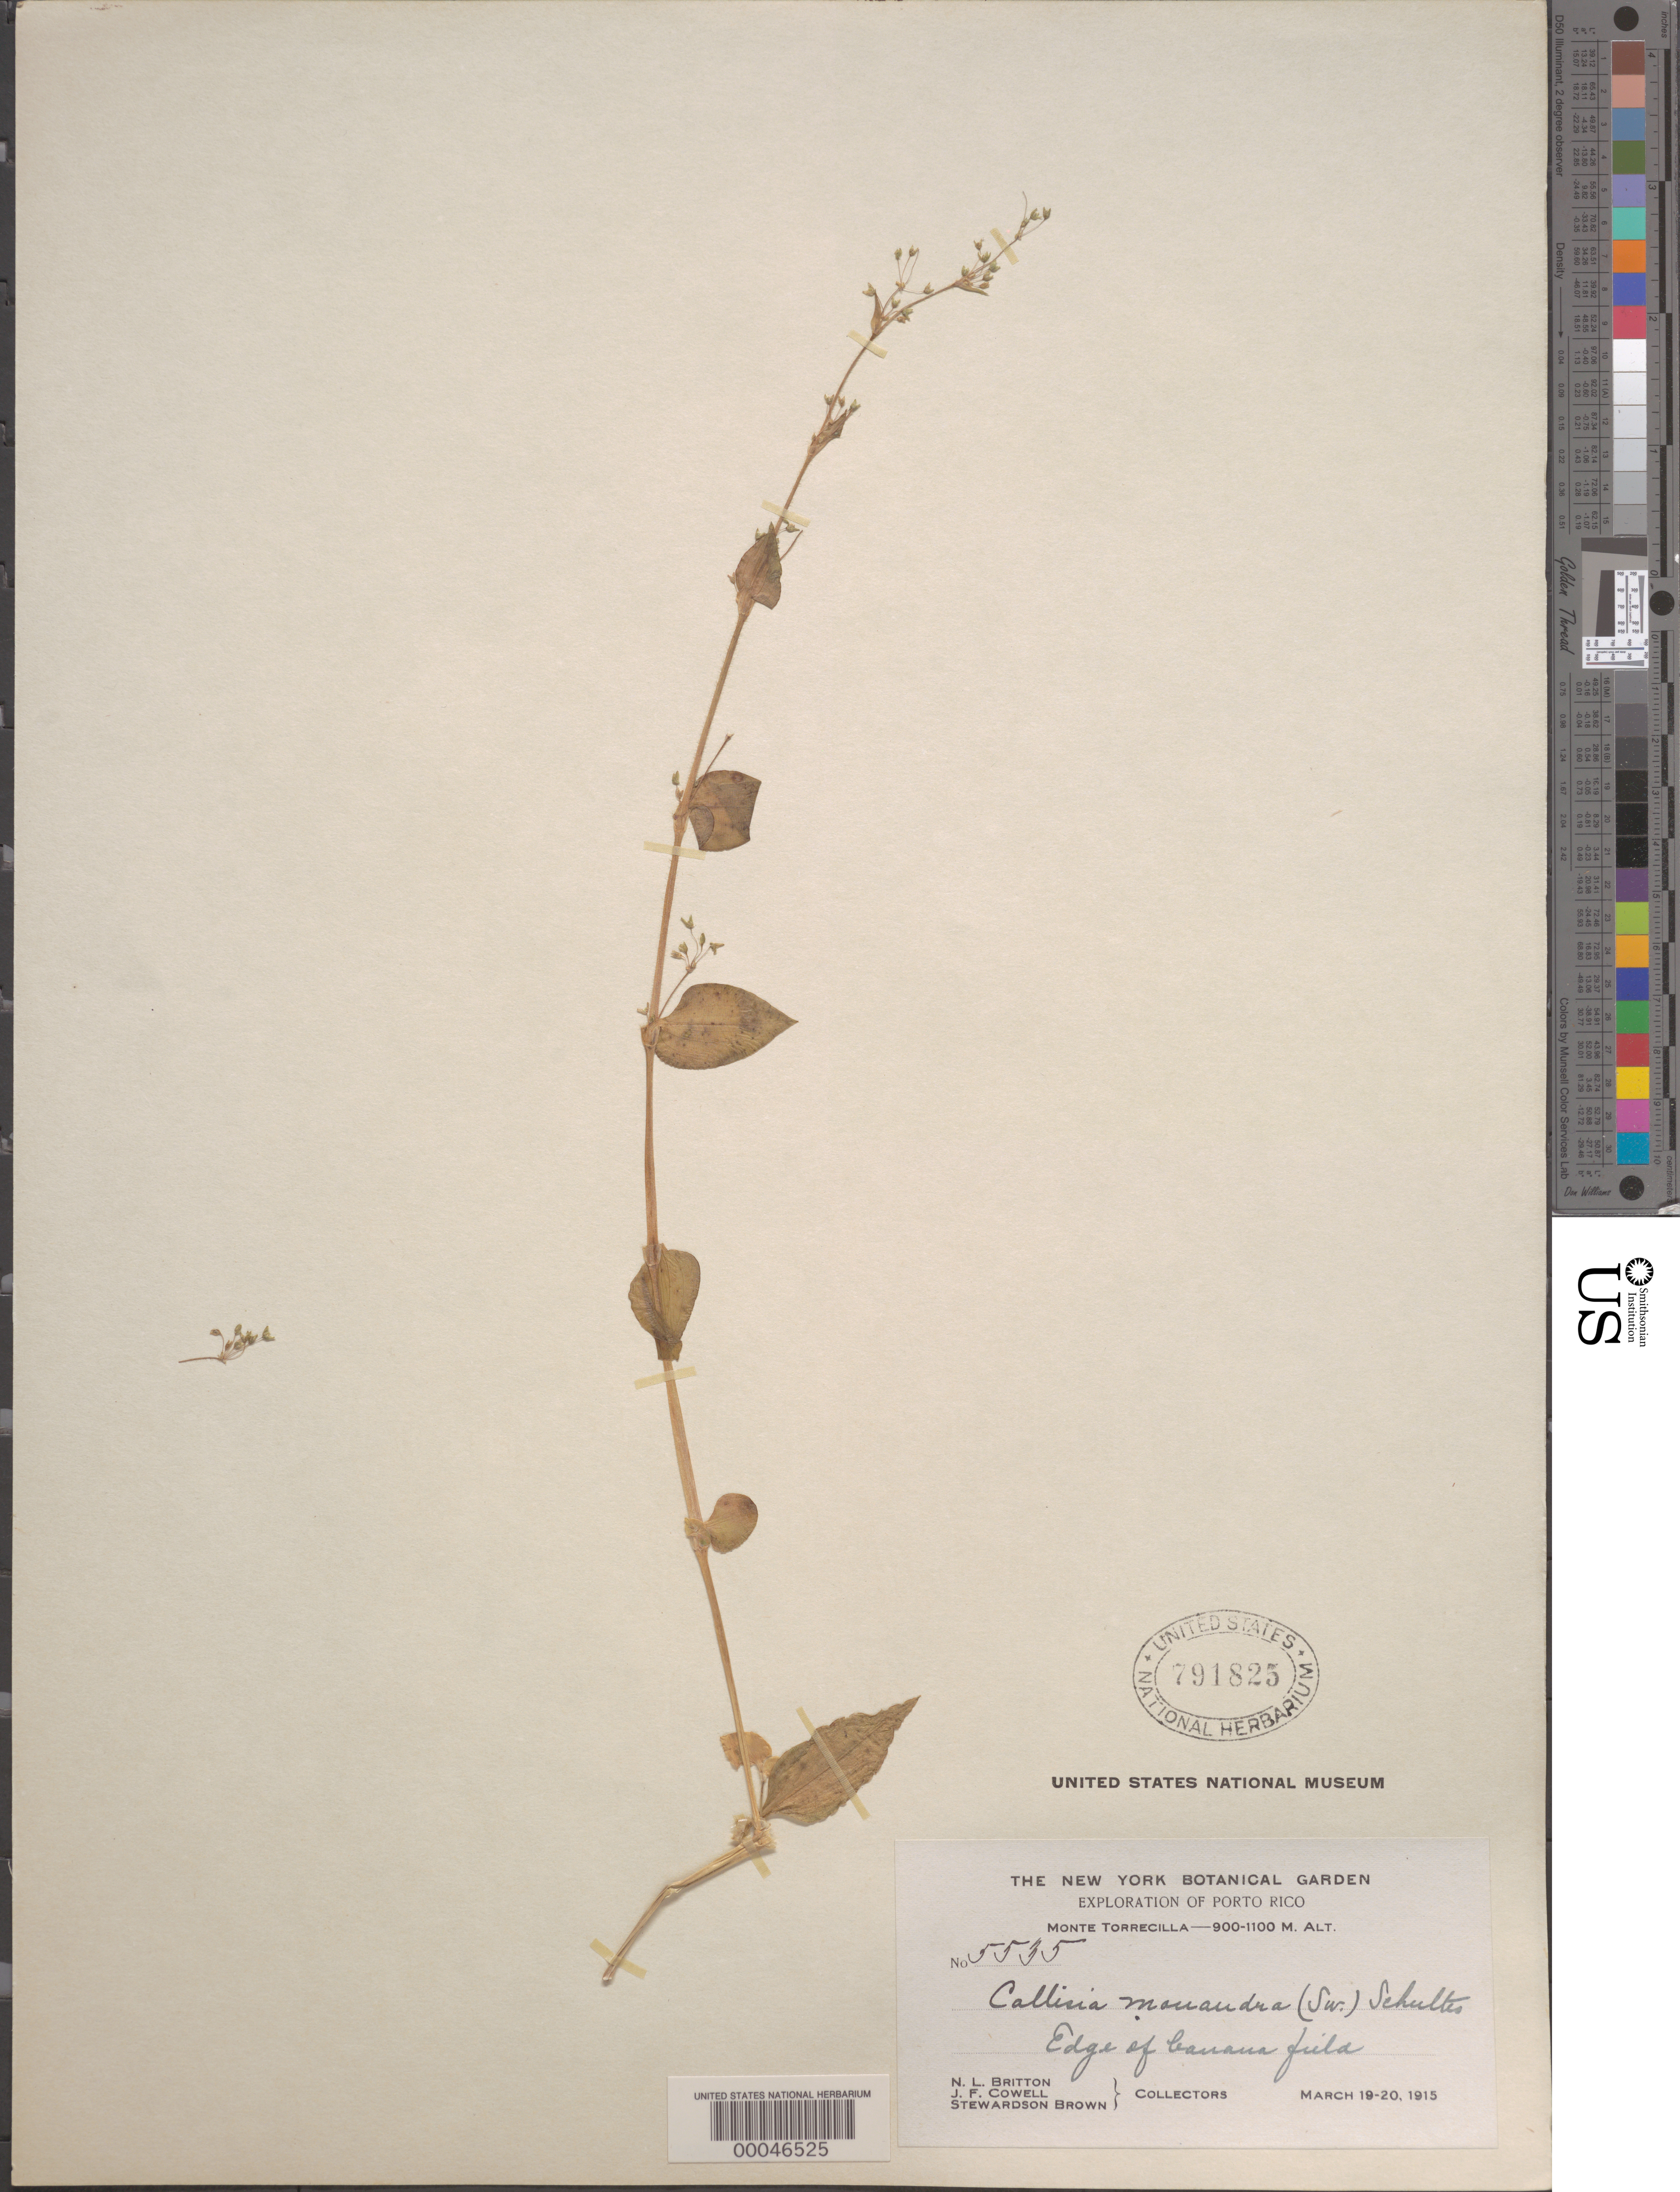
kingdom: Plantae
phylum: Tracheophyta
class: Liliopsida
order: Commelinales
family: Commelinaceae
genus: Callisia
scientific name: Callisia monandra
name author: (Sw.) Schult. & Schult. f.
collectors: N. Britton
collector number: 5535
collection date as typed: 19 Mar 1915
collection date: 1915-03-19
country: Puerto Rico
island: Greater Antilles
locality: Monte torrecilla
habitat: Edge of banana field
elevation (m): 900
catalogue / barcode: US 791825